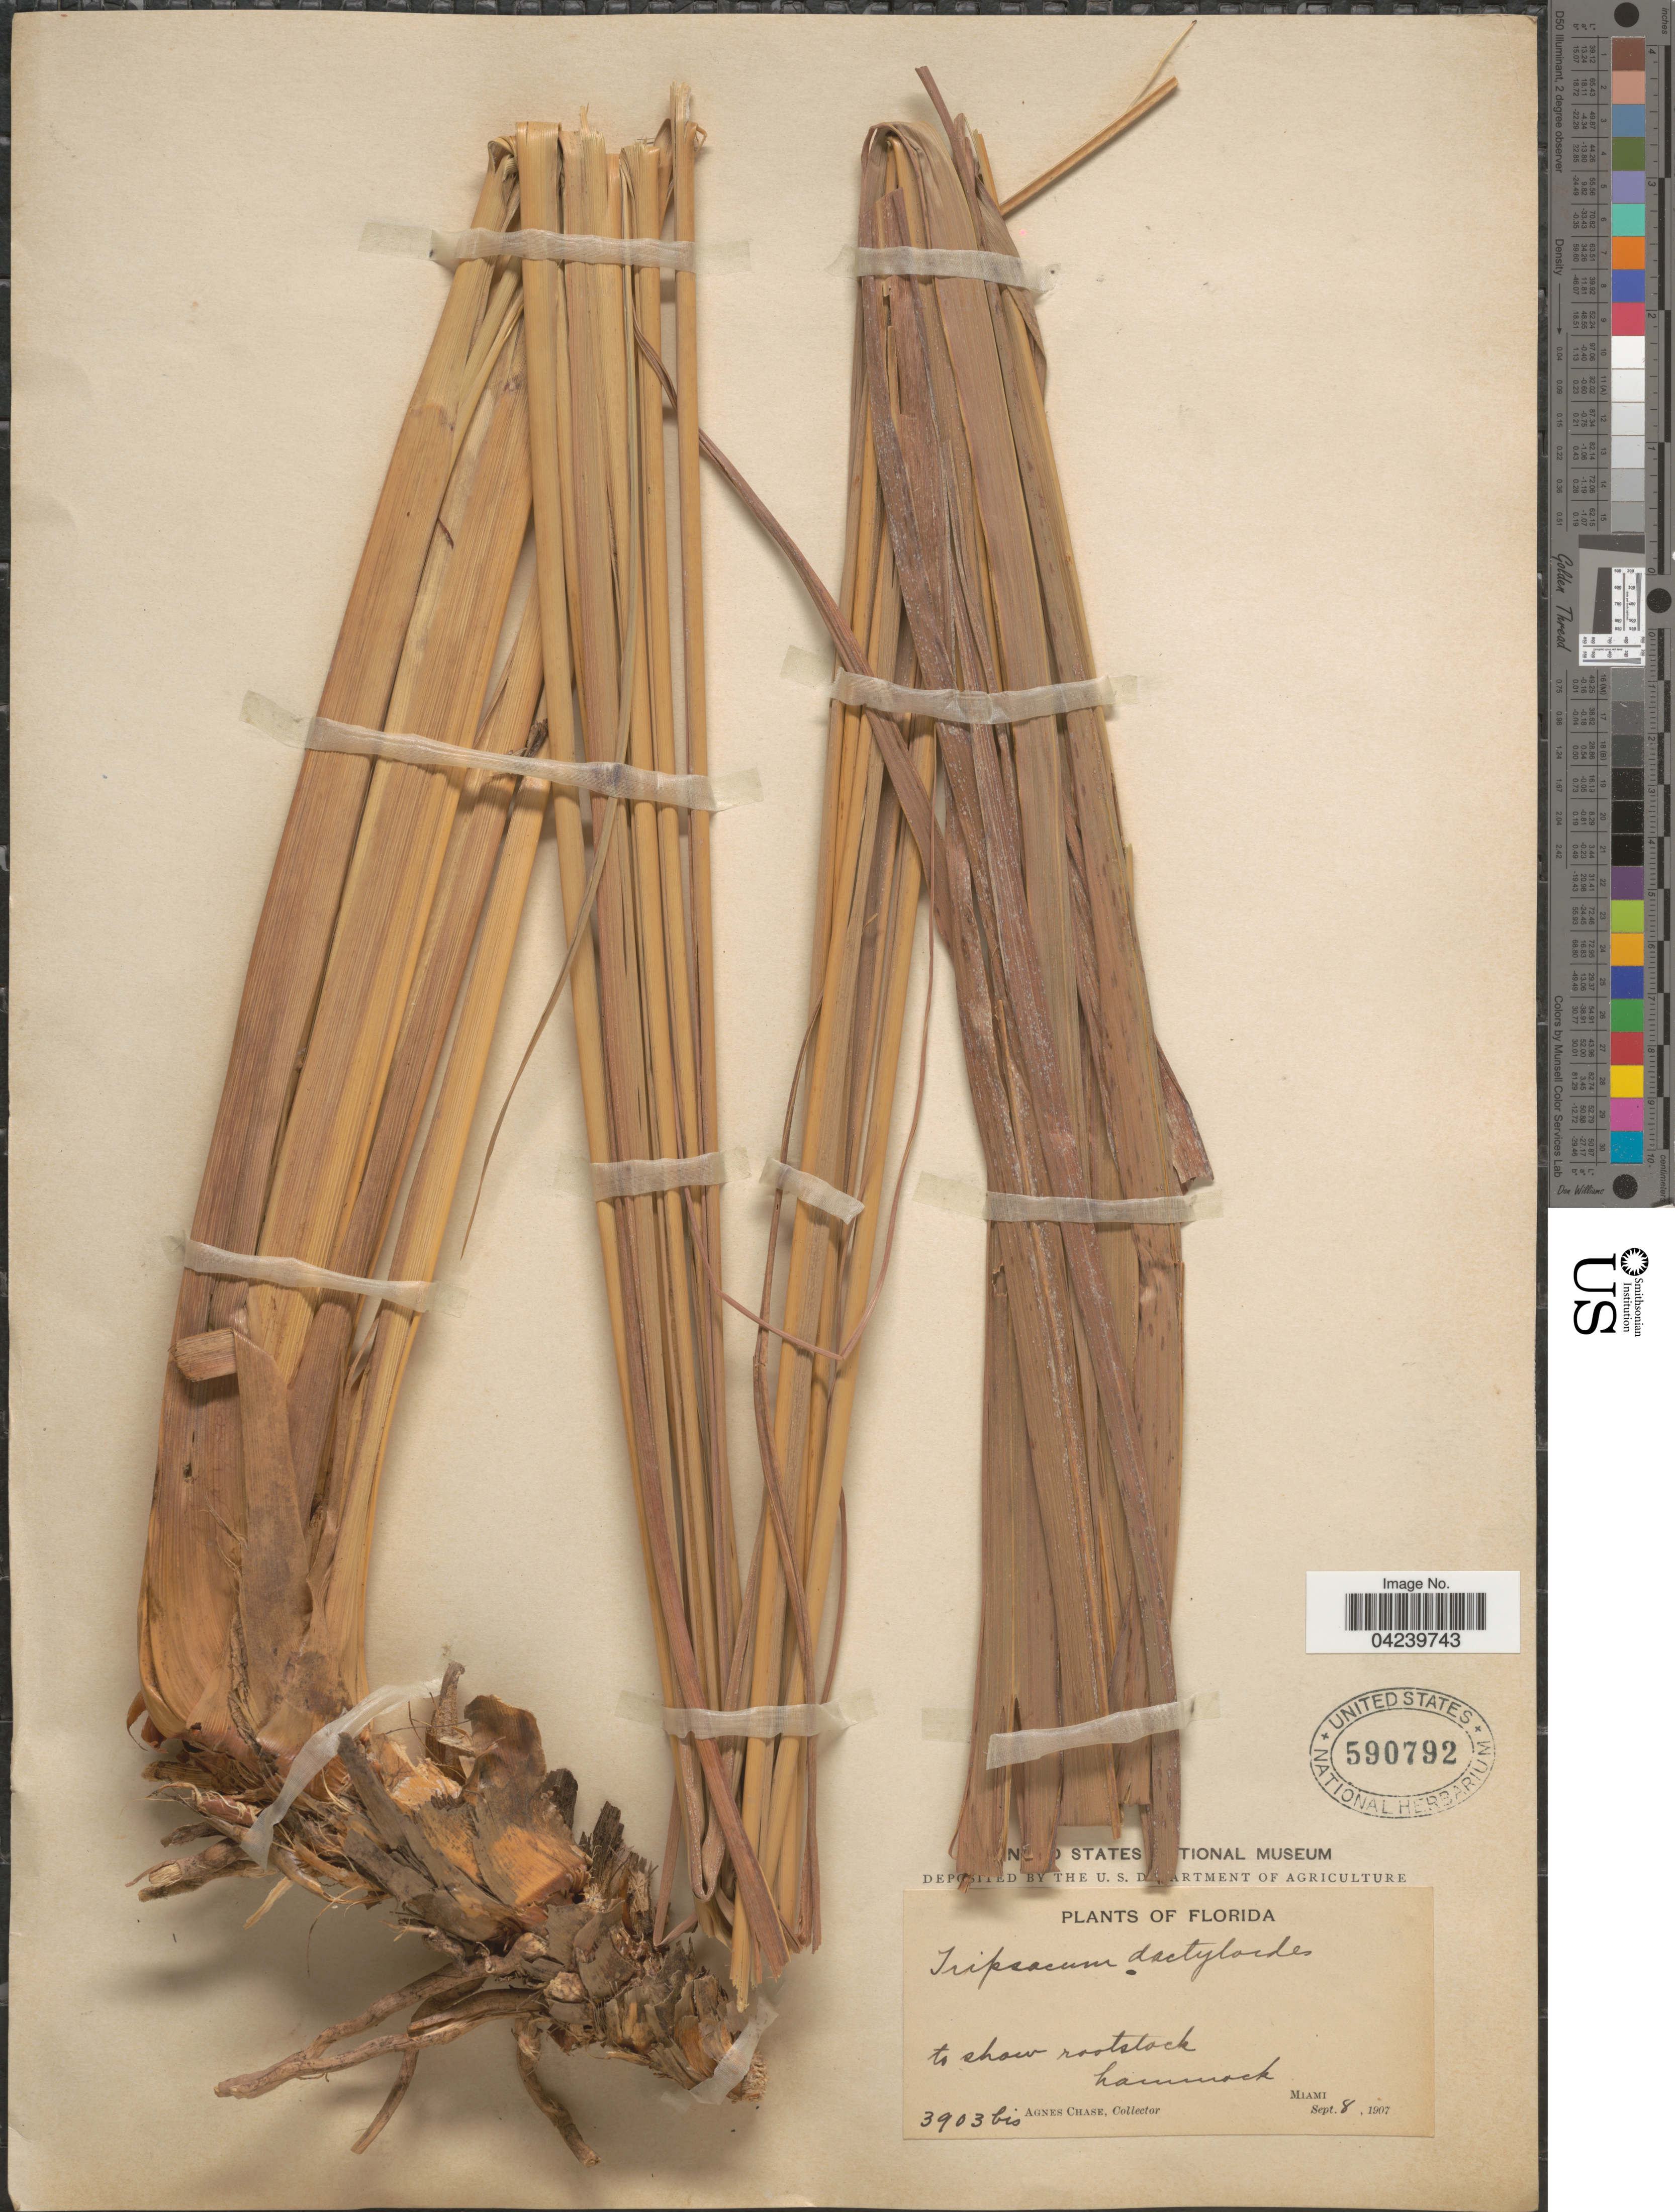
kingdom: Plantae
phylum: Tracheophyta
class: Liliopsida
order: Poales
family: Poaceae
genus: Tripsacum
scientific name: Tripsacum dactyloides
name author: (L.) L.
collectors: A. Chase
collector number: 3903bis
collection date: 1907-09-08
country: United States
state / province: Florida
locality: Hammock. Miami.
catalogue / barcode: US 590792